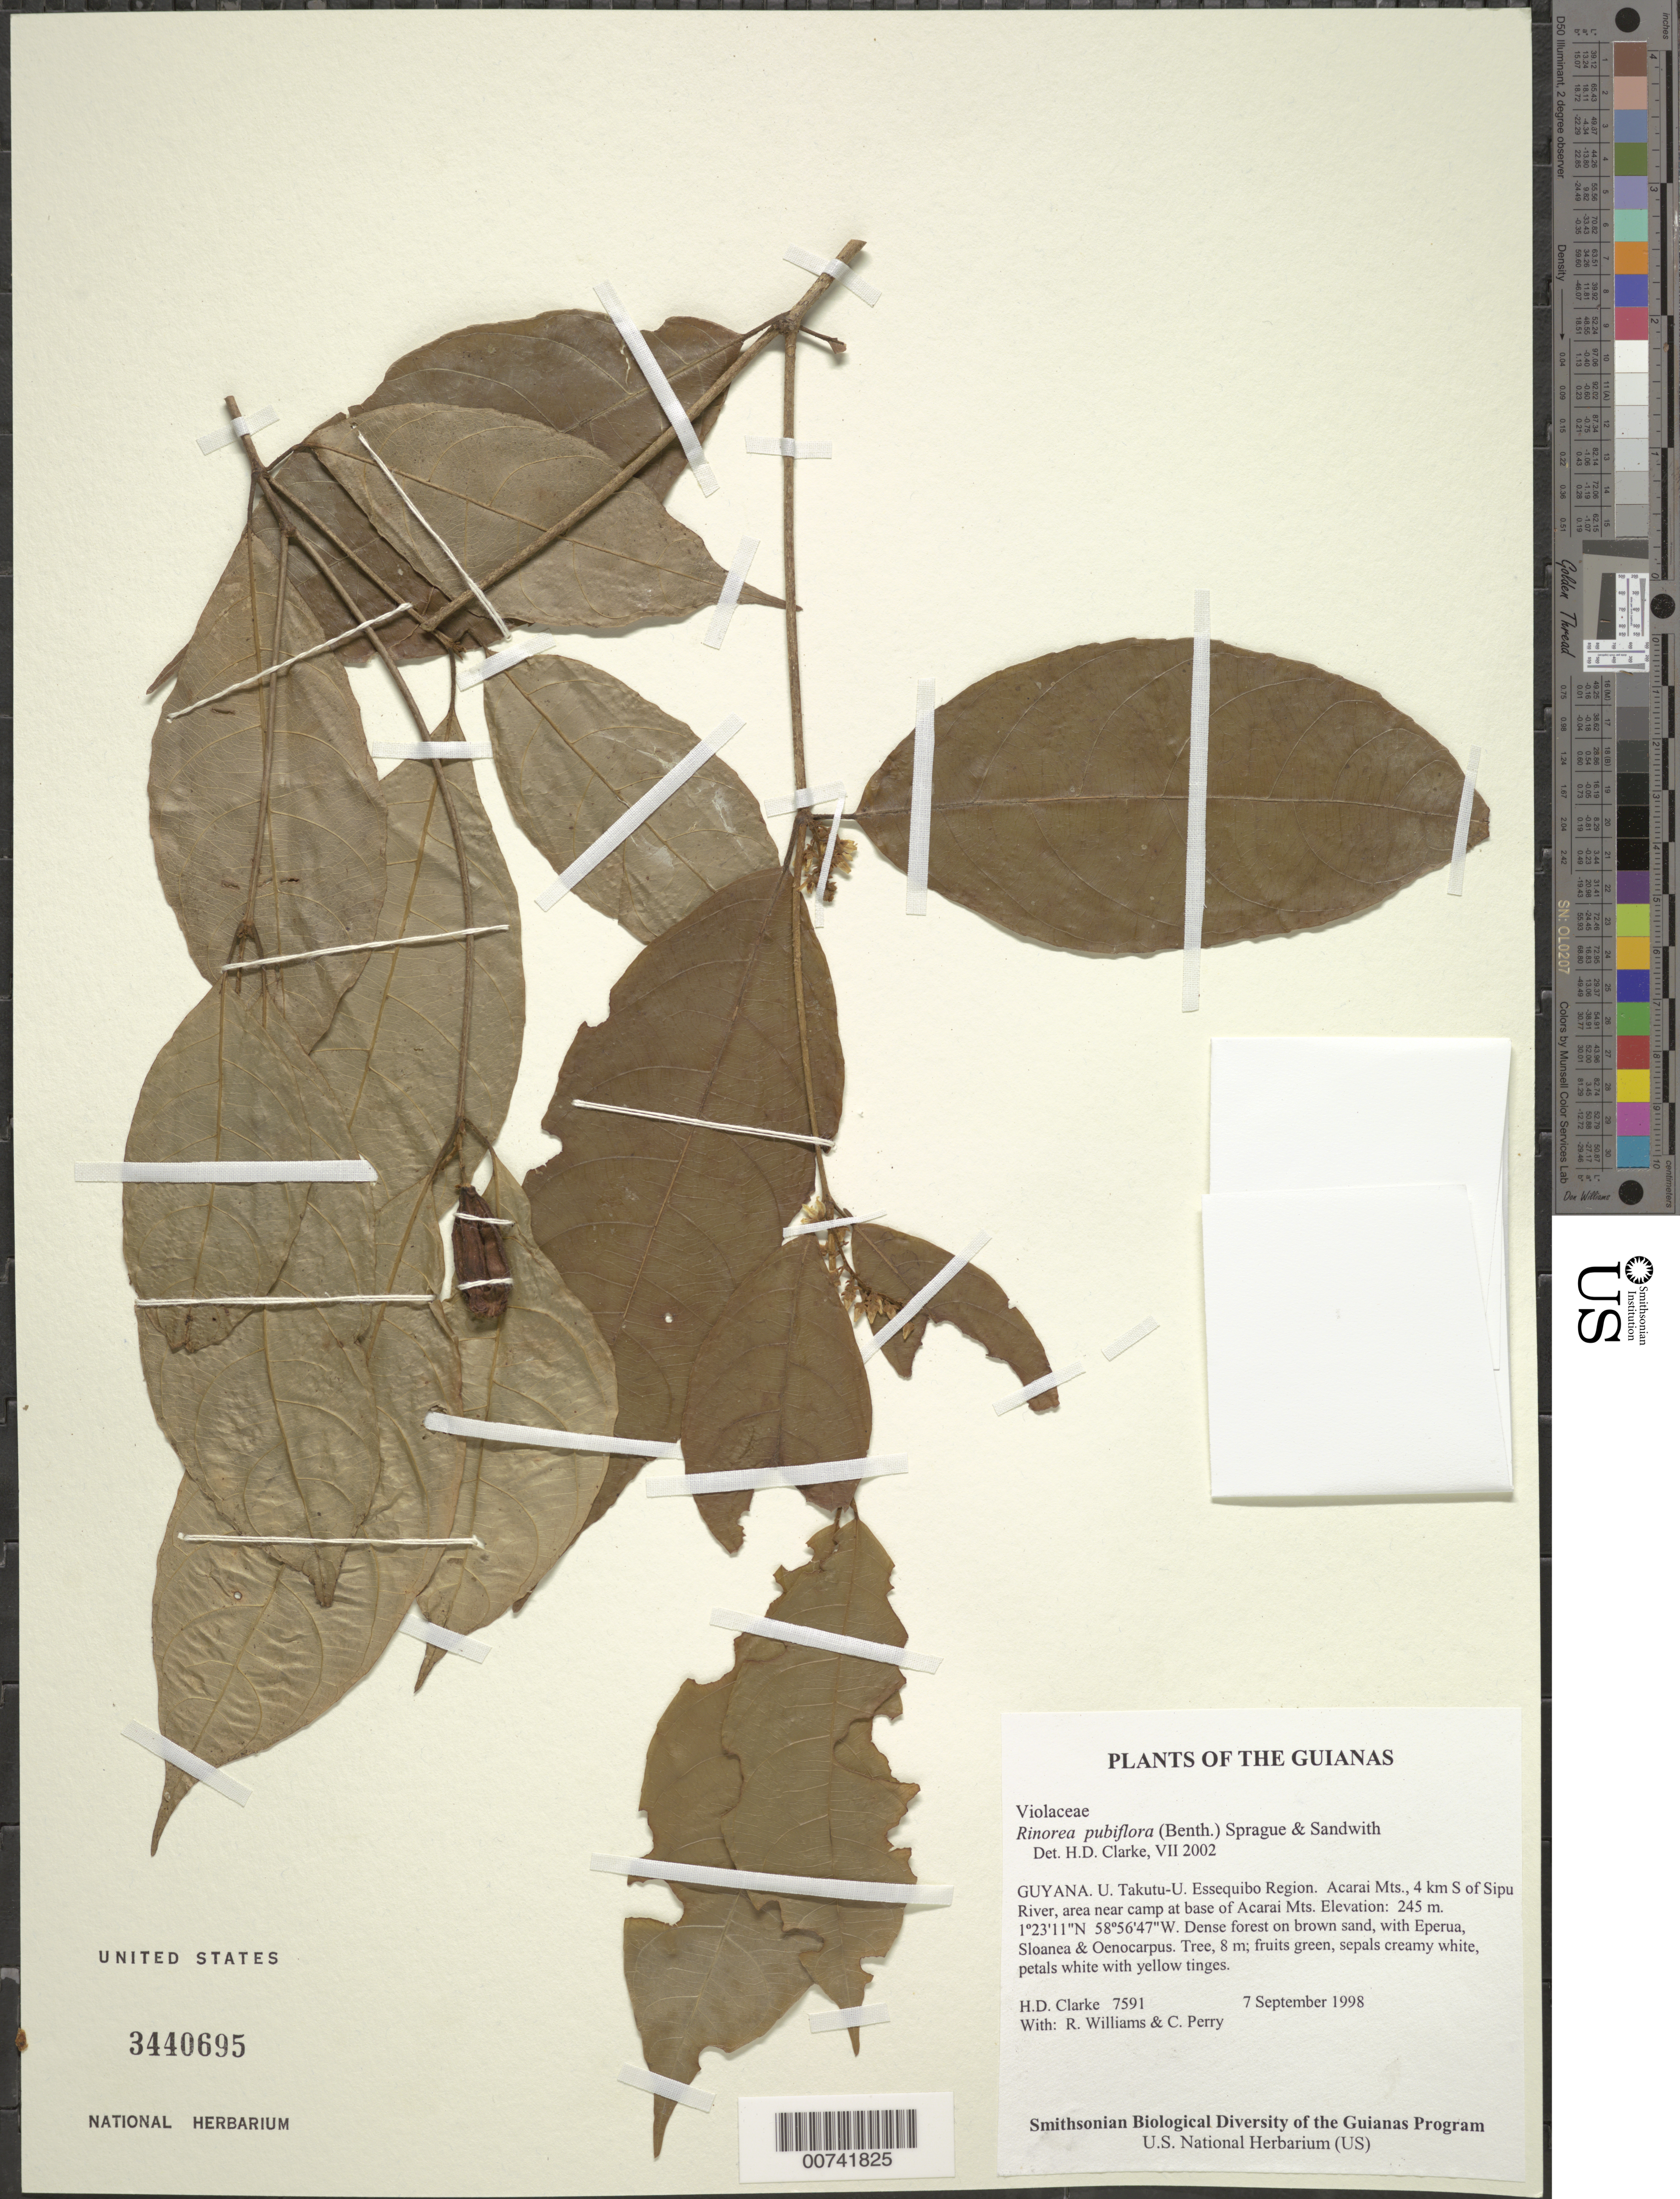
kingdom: Plantae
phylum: Tracheophyta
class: Magnoliopsida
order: Malpighiales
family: Violaceae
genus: Rinorea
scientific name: Rinorea pubiflora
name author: (Benth.) Sprague & Sandwith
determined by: Clarke, H. D., University of North Carolina (Asheville)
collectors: H. D. Clarke, R. Williams & C. Perry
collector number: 7591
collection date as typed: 7 September 1998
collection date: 1998-09-07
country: Guyana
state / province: U. Takutu-U. Essequibo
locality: Acarai Mts., 4 km S of Sipu River, area near camp at base of Acarai Mts.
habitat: Dense forest on brown sand, with Eperua, Sloanea & Oenocarpus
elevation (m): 245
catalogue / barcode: US 3440695